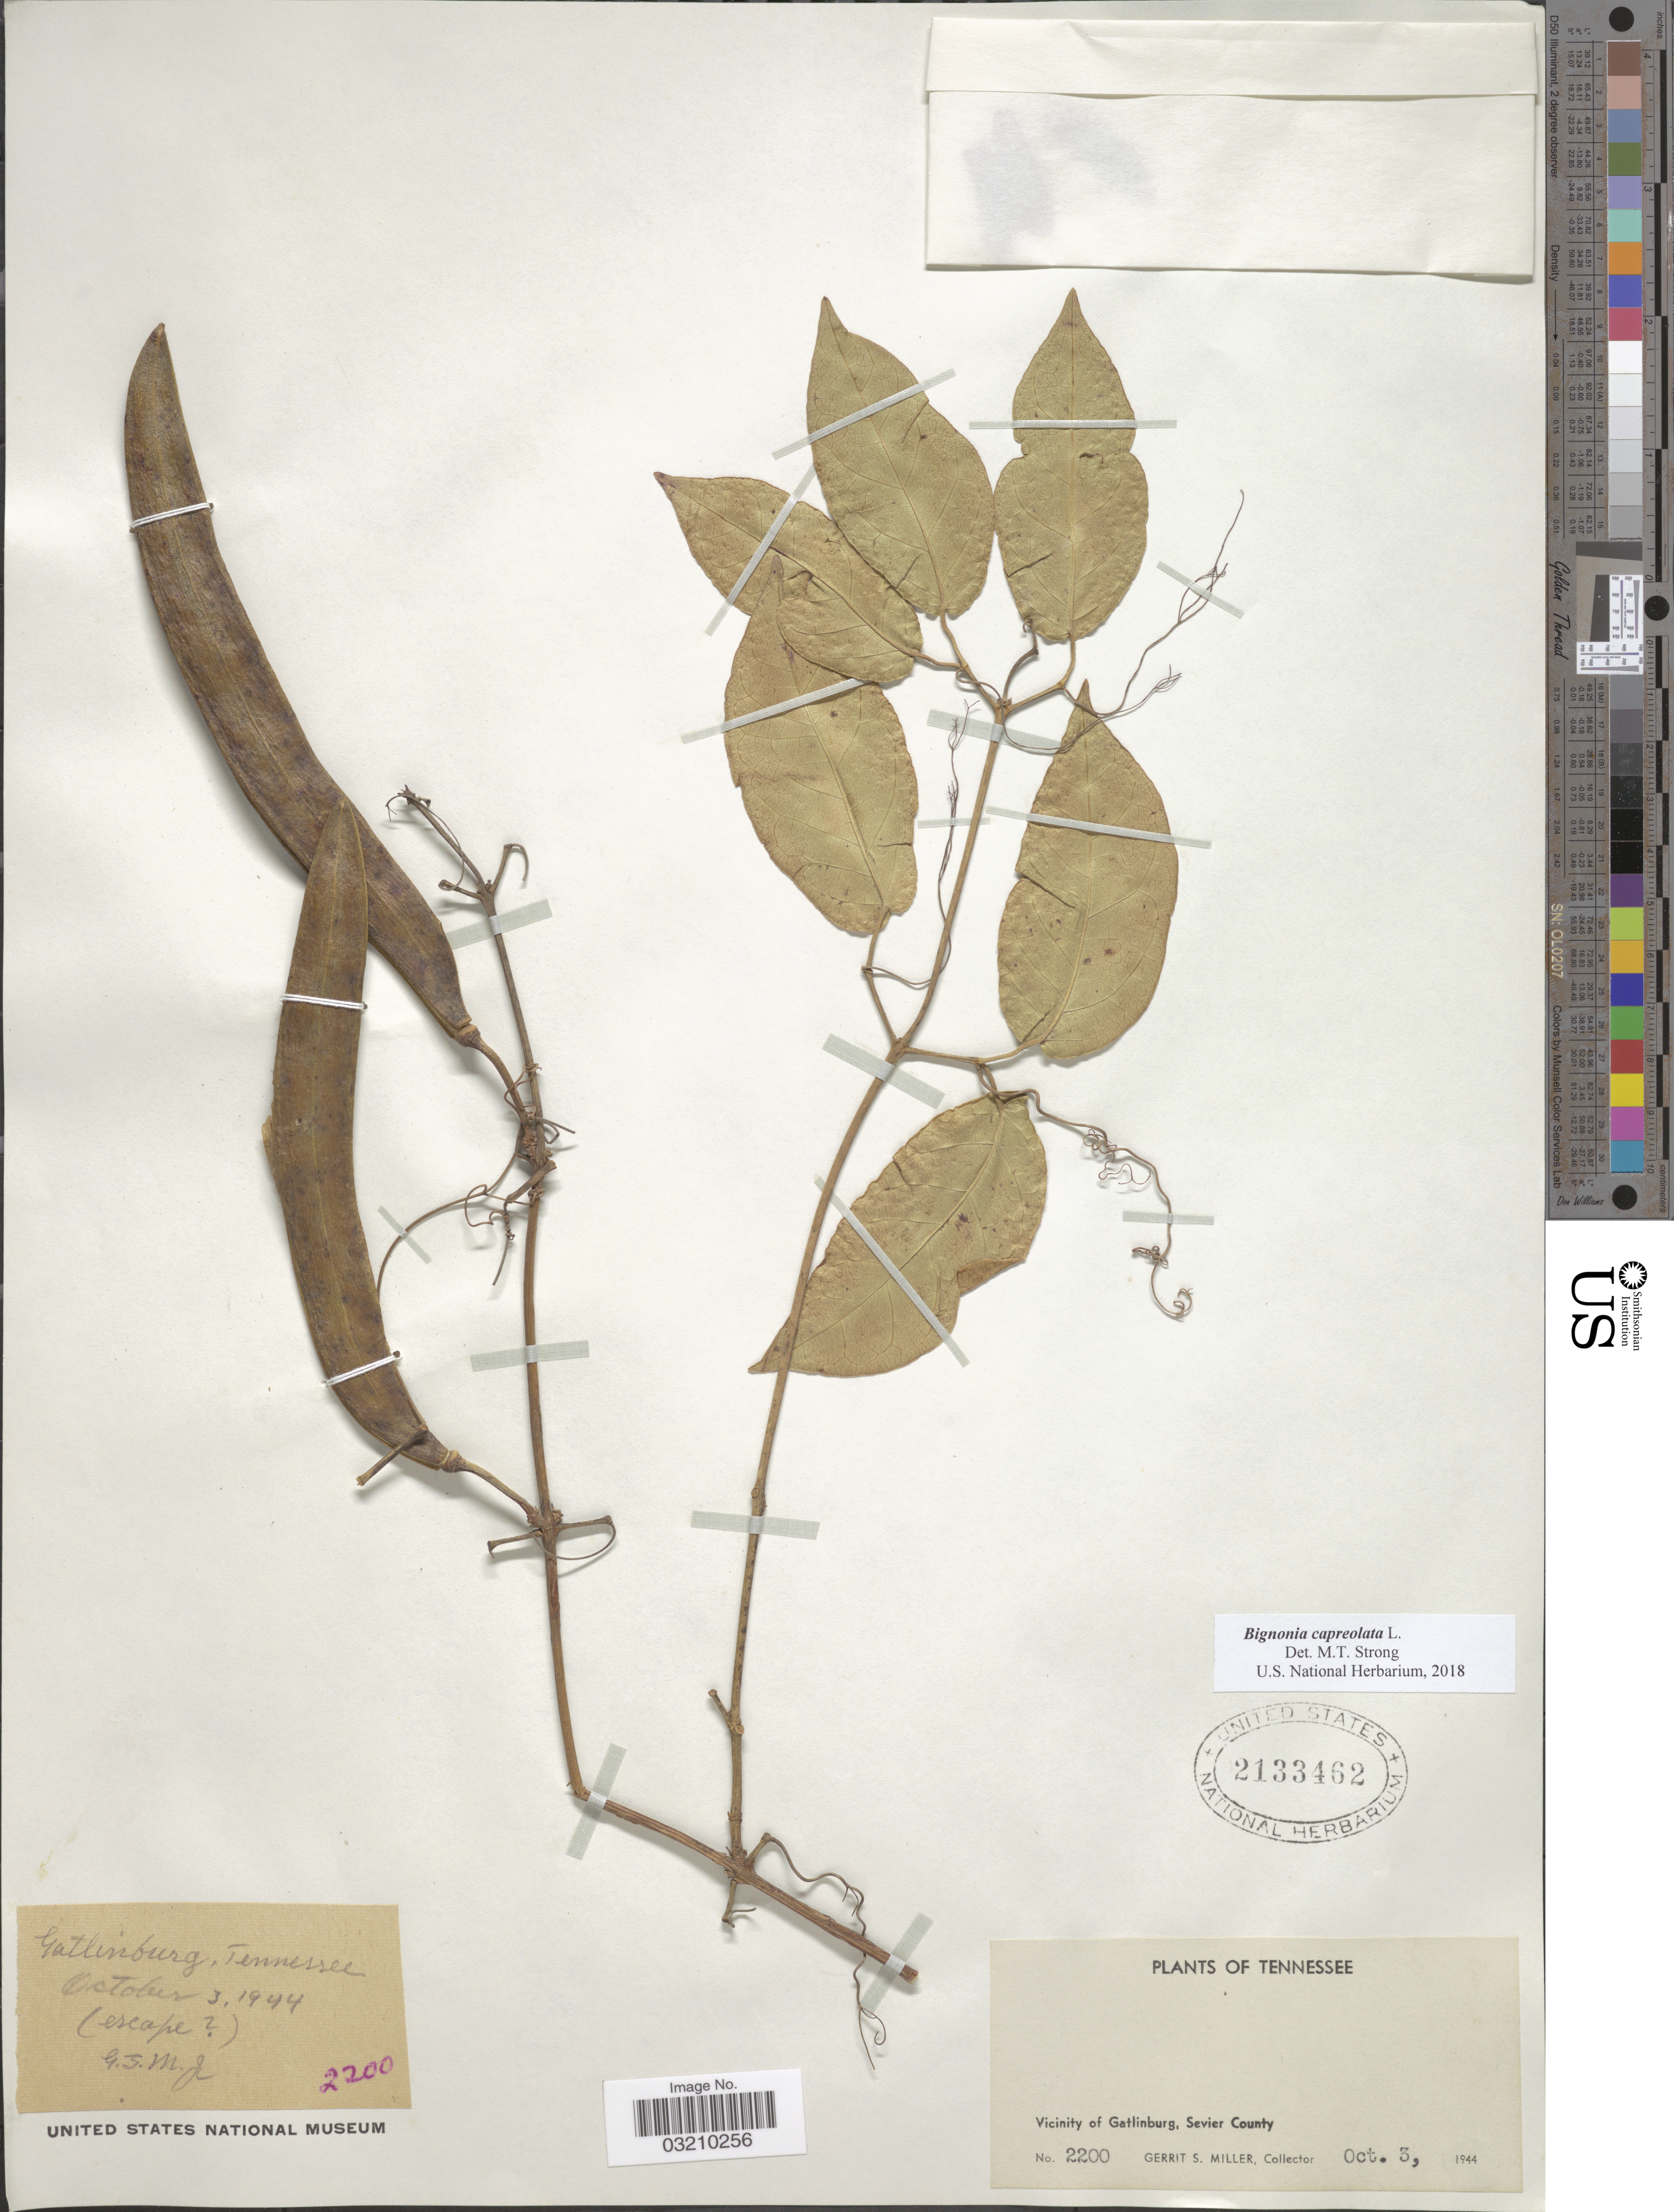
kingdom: Plantae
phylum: Tracheophyta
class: Magnoliopsida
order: Lamiales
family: Bignoniaceae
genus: Bignonia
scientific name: Bignonia capreolata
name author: L.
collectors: G. S. Miller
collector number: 2200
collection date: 1944-10-03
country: United States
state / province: Tennessee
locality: Vicinity of Gatlinburg, Sevier County.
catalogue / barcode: US 2133462